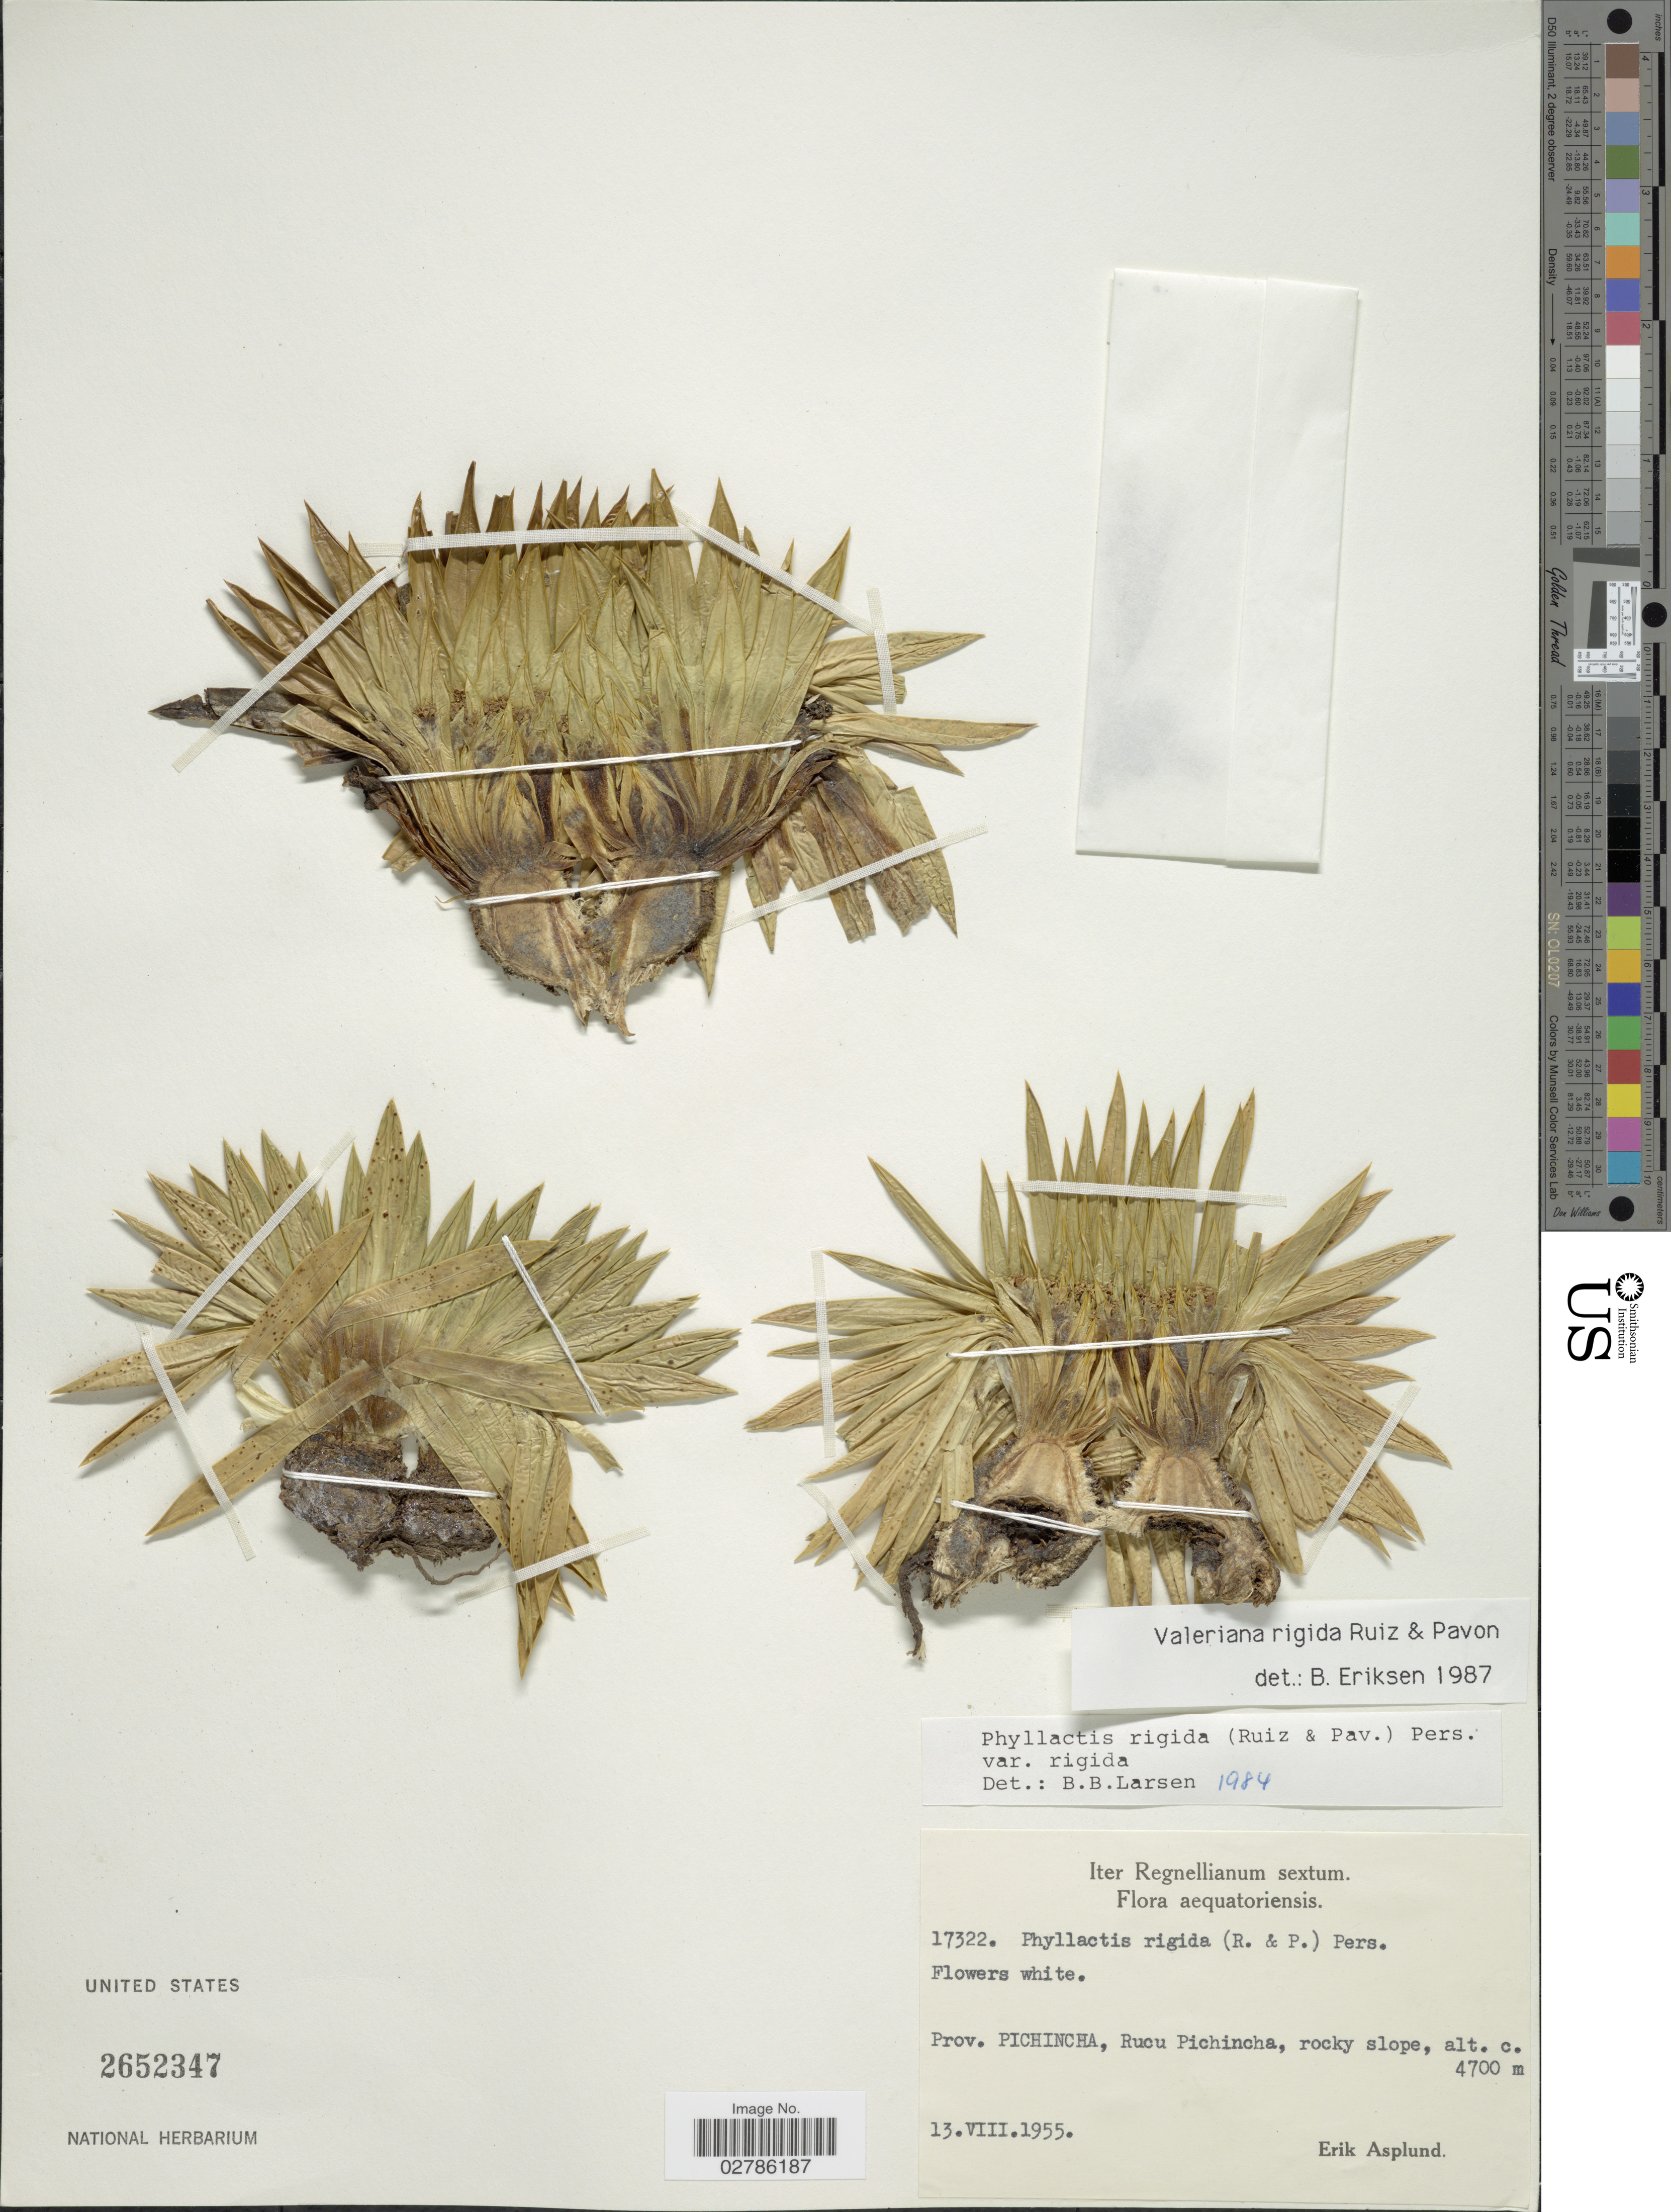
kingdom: Plantae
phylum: Tracheophyta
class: Magnoliopsida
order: Dipsacales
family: Caprifoliaceae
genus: Phyllactis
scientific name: Phyllactis rigida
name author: (Ruiz & Pav.) Pers.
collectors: E. Asplund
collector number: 17322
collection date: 1955-08-13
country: Ecuador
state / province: Pichincha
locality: Rucu Pichincha.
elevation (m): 4700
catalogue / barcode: US 2652347